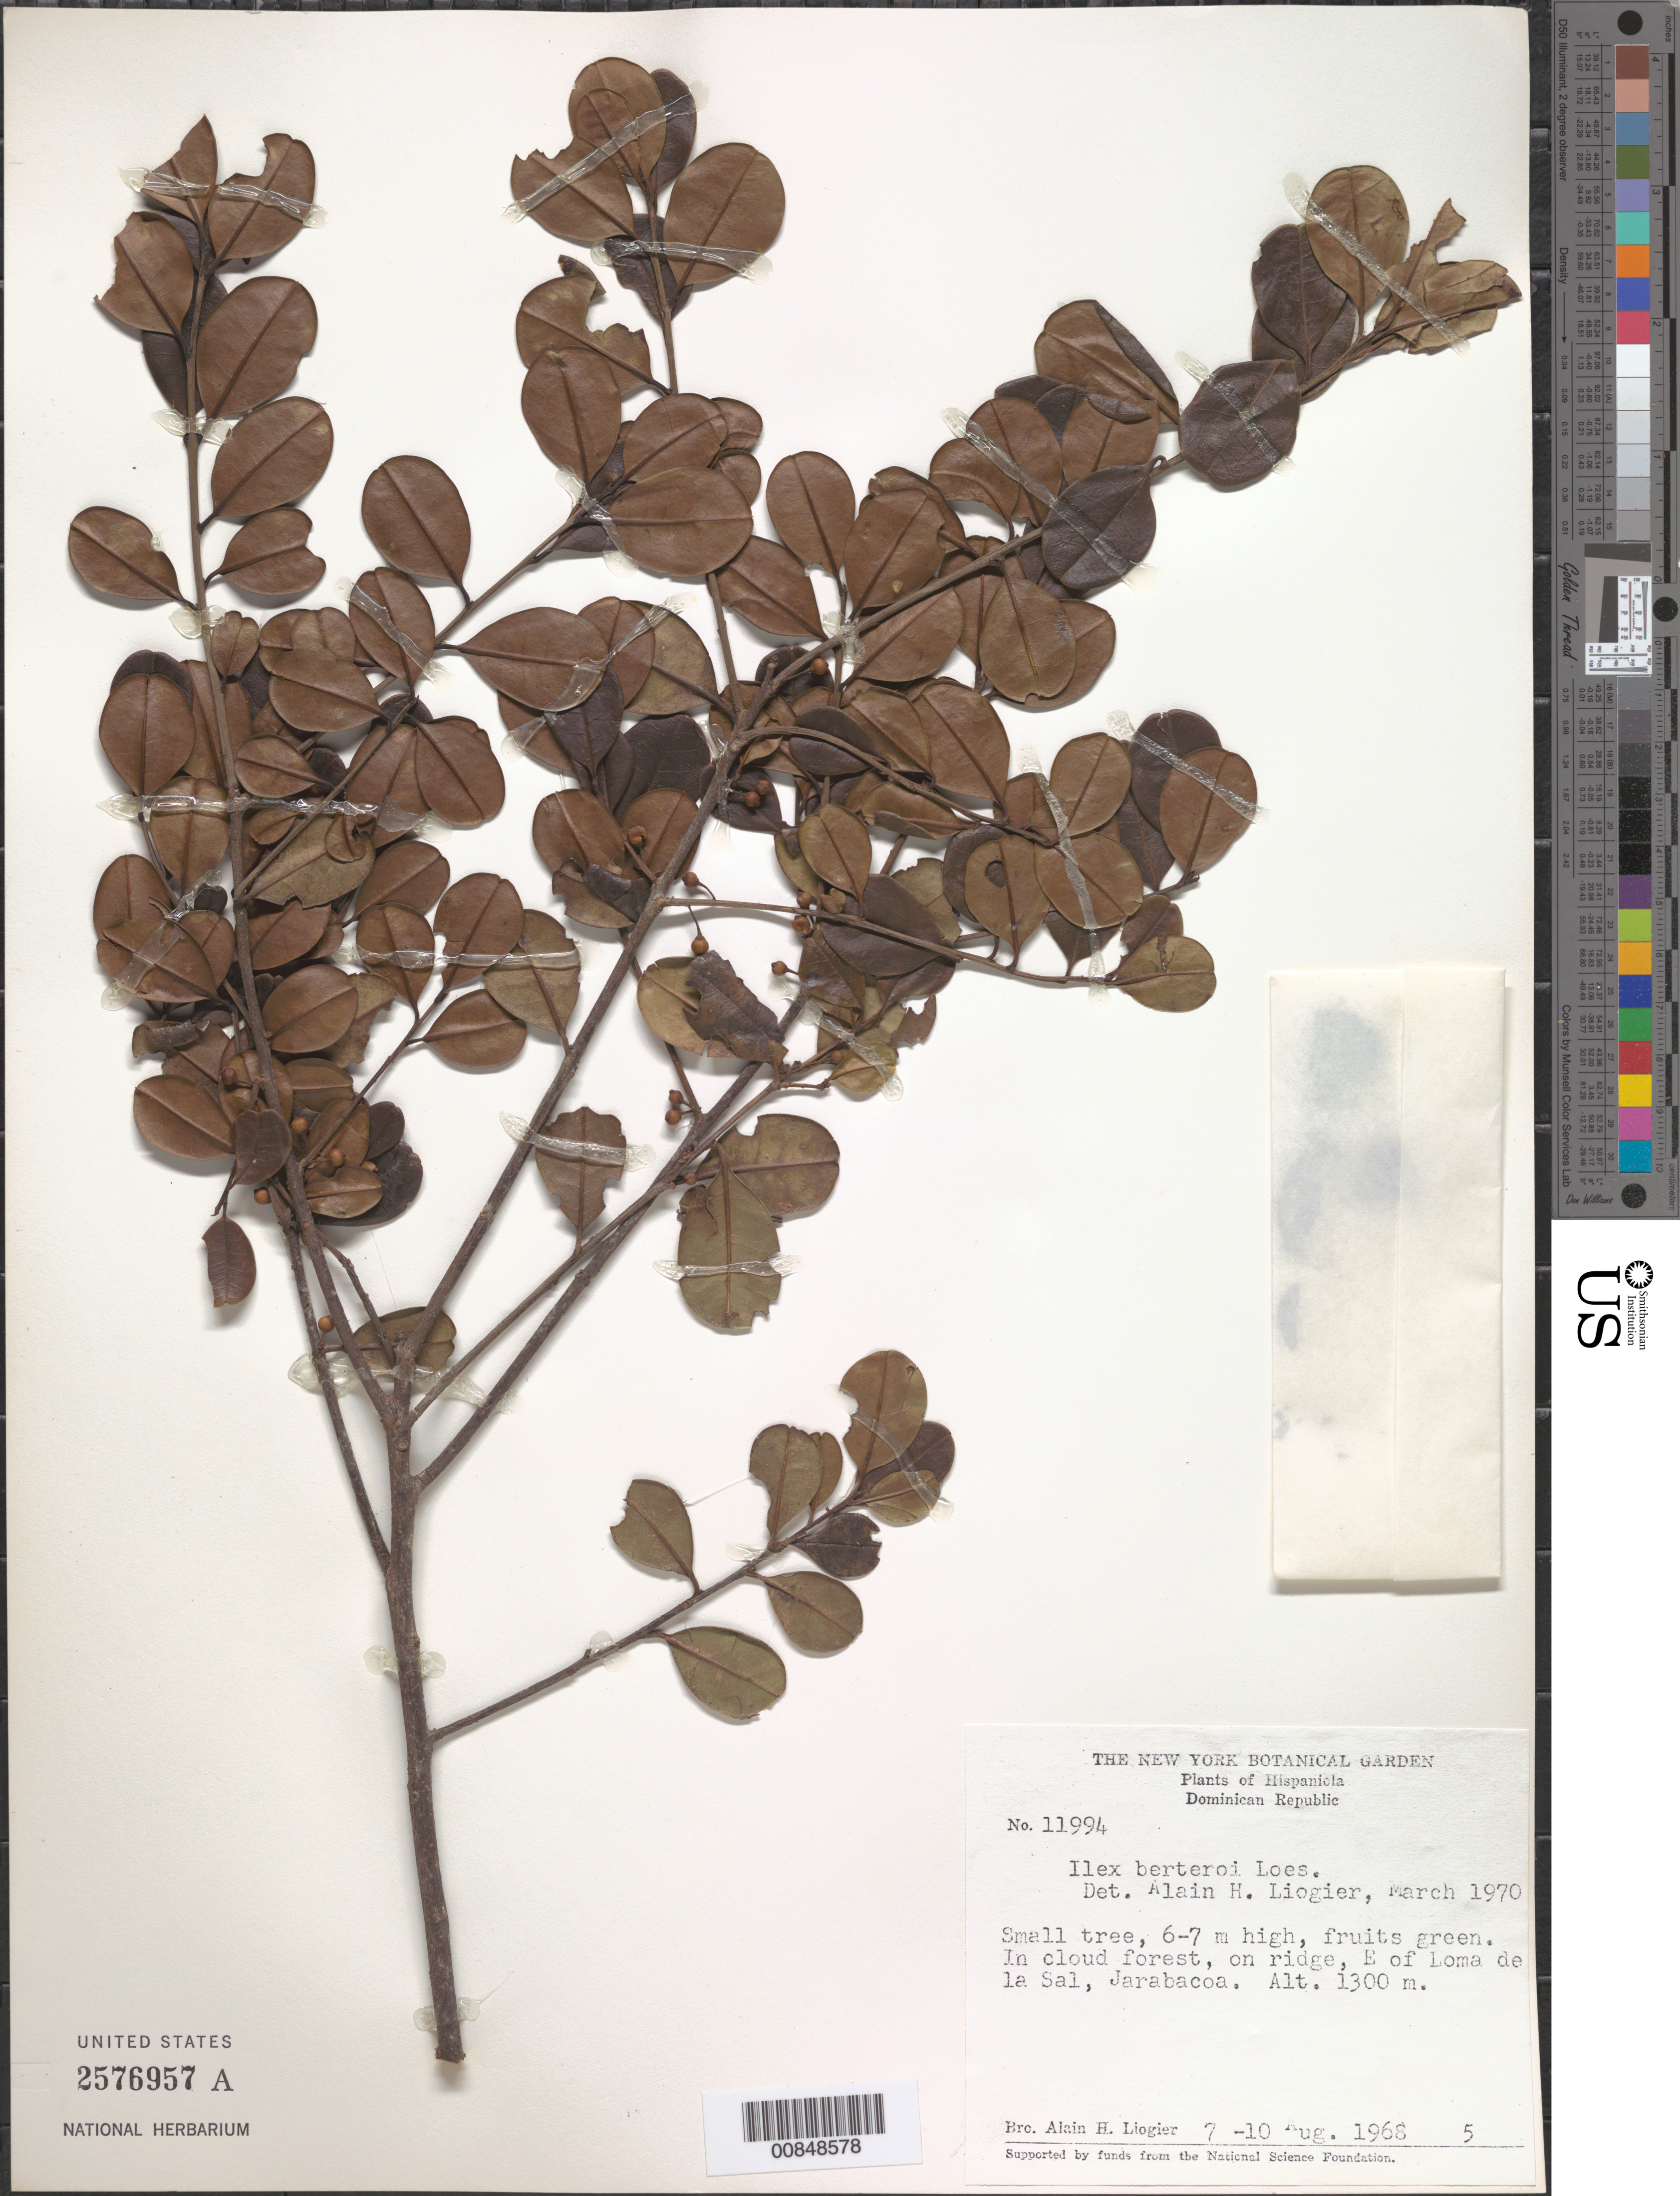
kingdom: Plantae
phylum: Tracheophyta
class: Magnoliopsida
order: Aquifoliales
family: Aquifoliaceae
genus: Ilex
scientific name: Ilex berteroi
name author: Loes.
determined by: Liogier, Alain H.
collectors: A. H. Liogier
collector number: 11994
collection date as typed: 07 Aug 1968 to 10 Aug 1968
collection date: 1968-08-07/1968-08-10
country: Dominican Republic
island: Hispaniola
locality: E of Loma de la Sal, Jarabacoa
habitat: In cloud forest on ridge of loma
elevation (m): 1300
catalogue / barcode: US 2576957